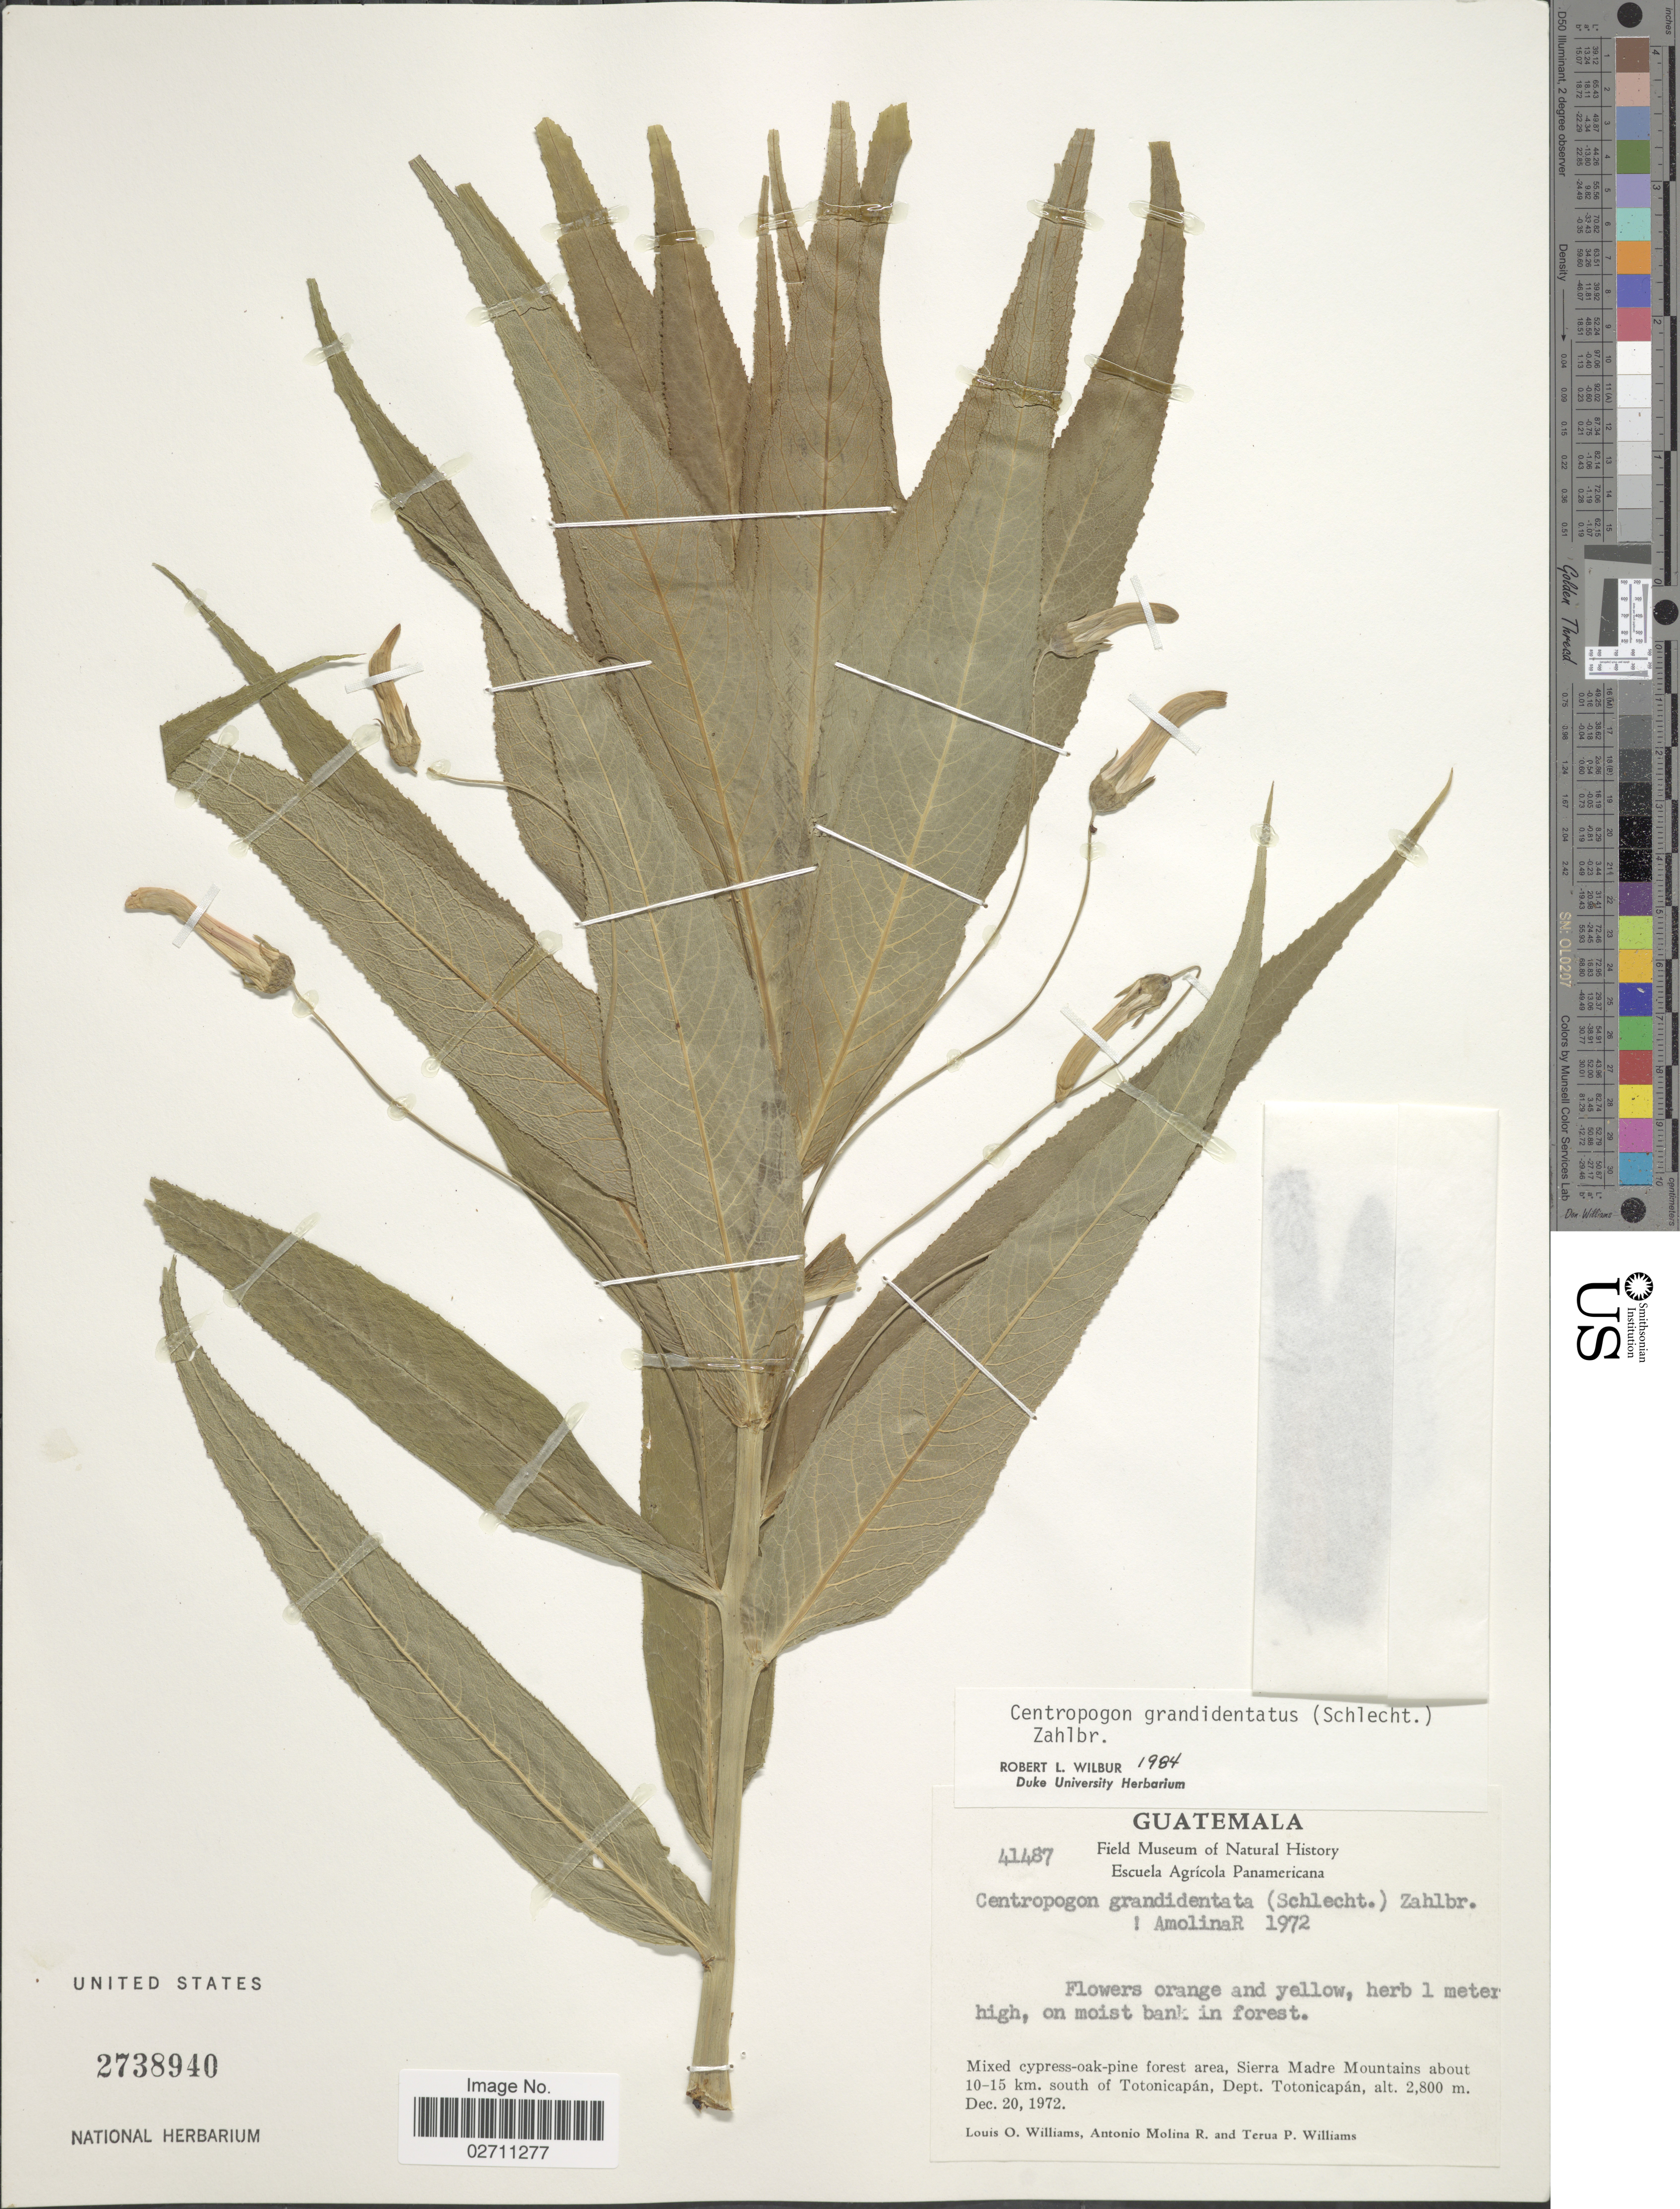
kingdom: Plantae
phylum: Tracheophyta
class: Magnoliopsida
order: Asterales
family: Campanulaceae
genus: Centropogon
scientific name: Centropogon grandidentatus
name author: (Schltdl.) Zahlbr.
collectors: L. O. Williams, A. Molina R. & T. P. Williams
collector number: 41487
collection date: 1972-12-20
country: Guatemala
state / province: Totonicapan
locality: On moist bank in forest, Mixed cypress-pine forest area, Sierra Madre Mountains about 10-15 km. south of Totonicapan.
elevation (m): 2800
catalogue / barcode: US 2738940